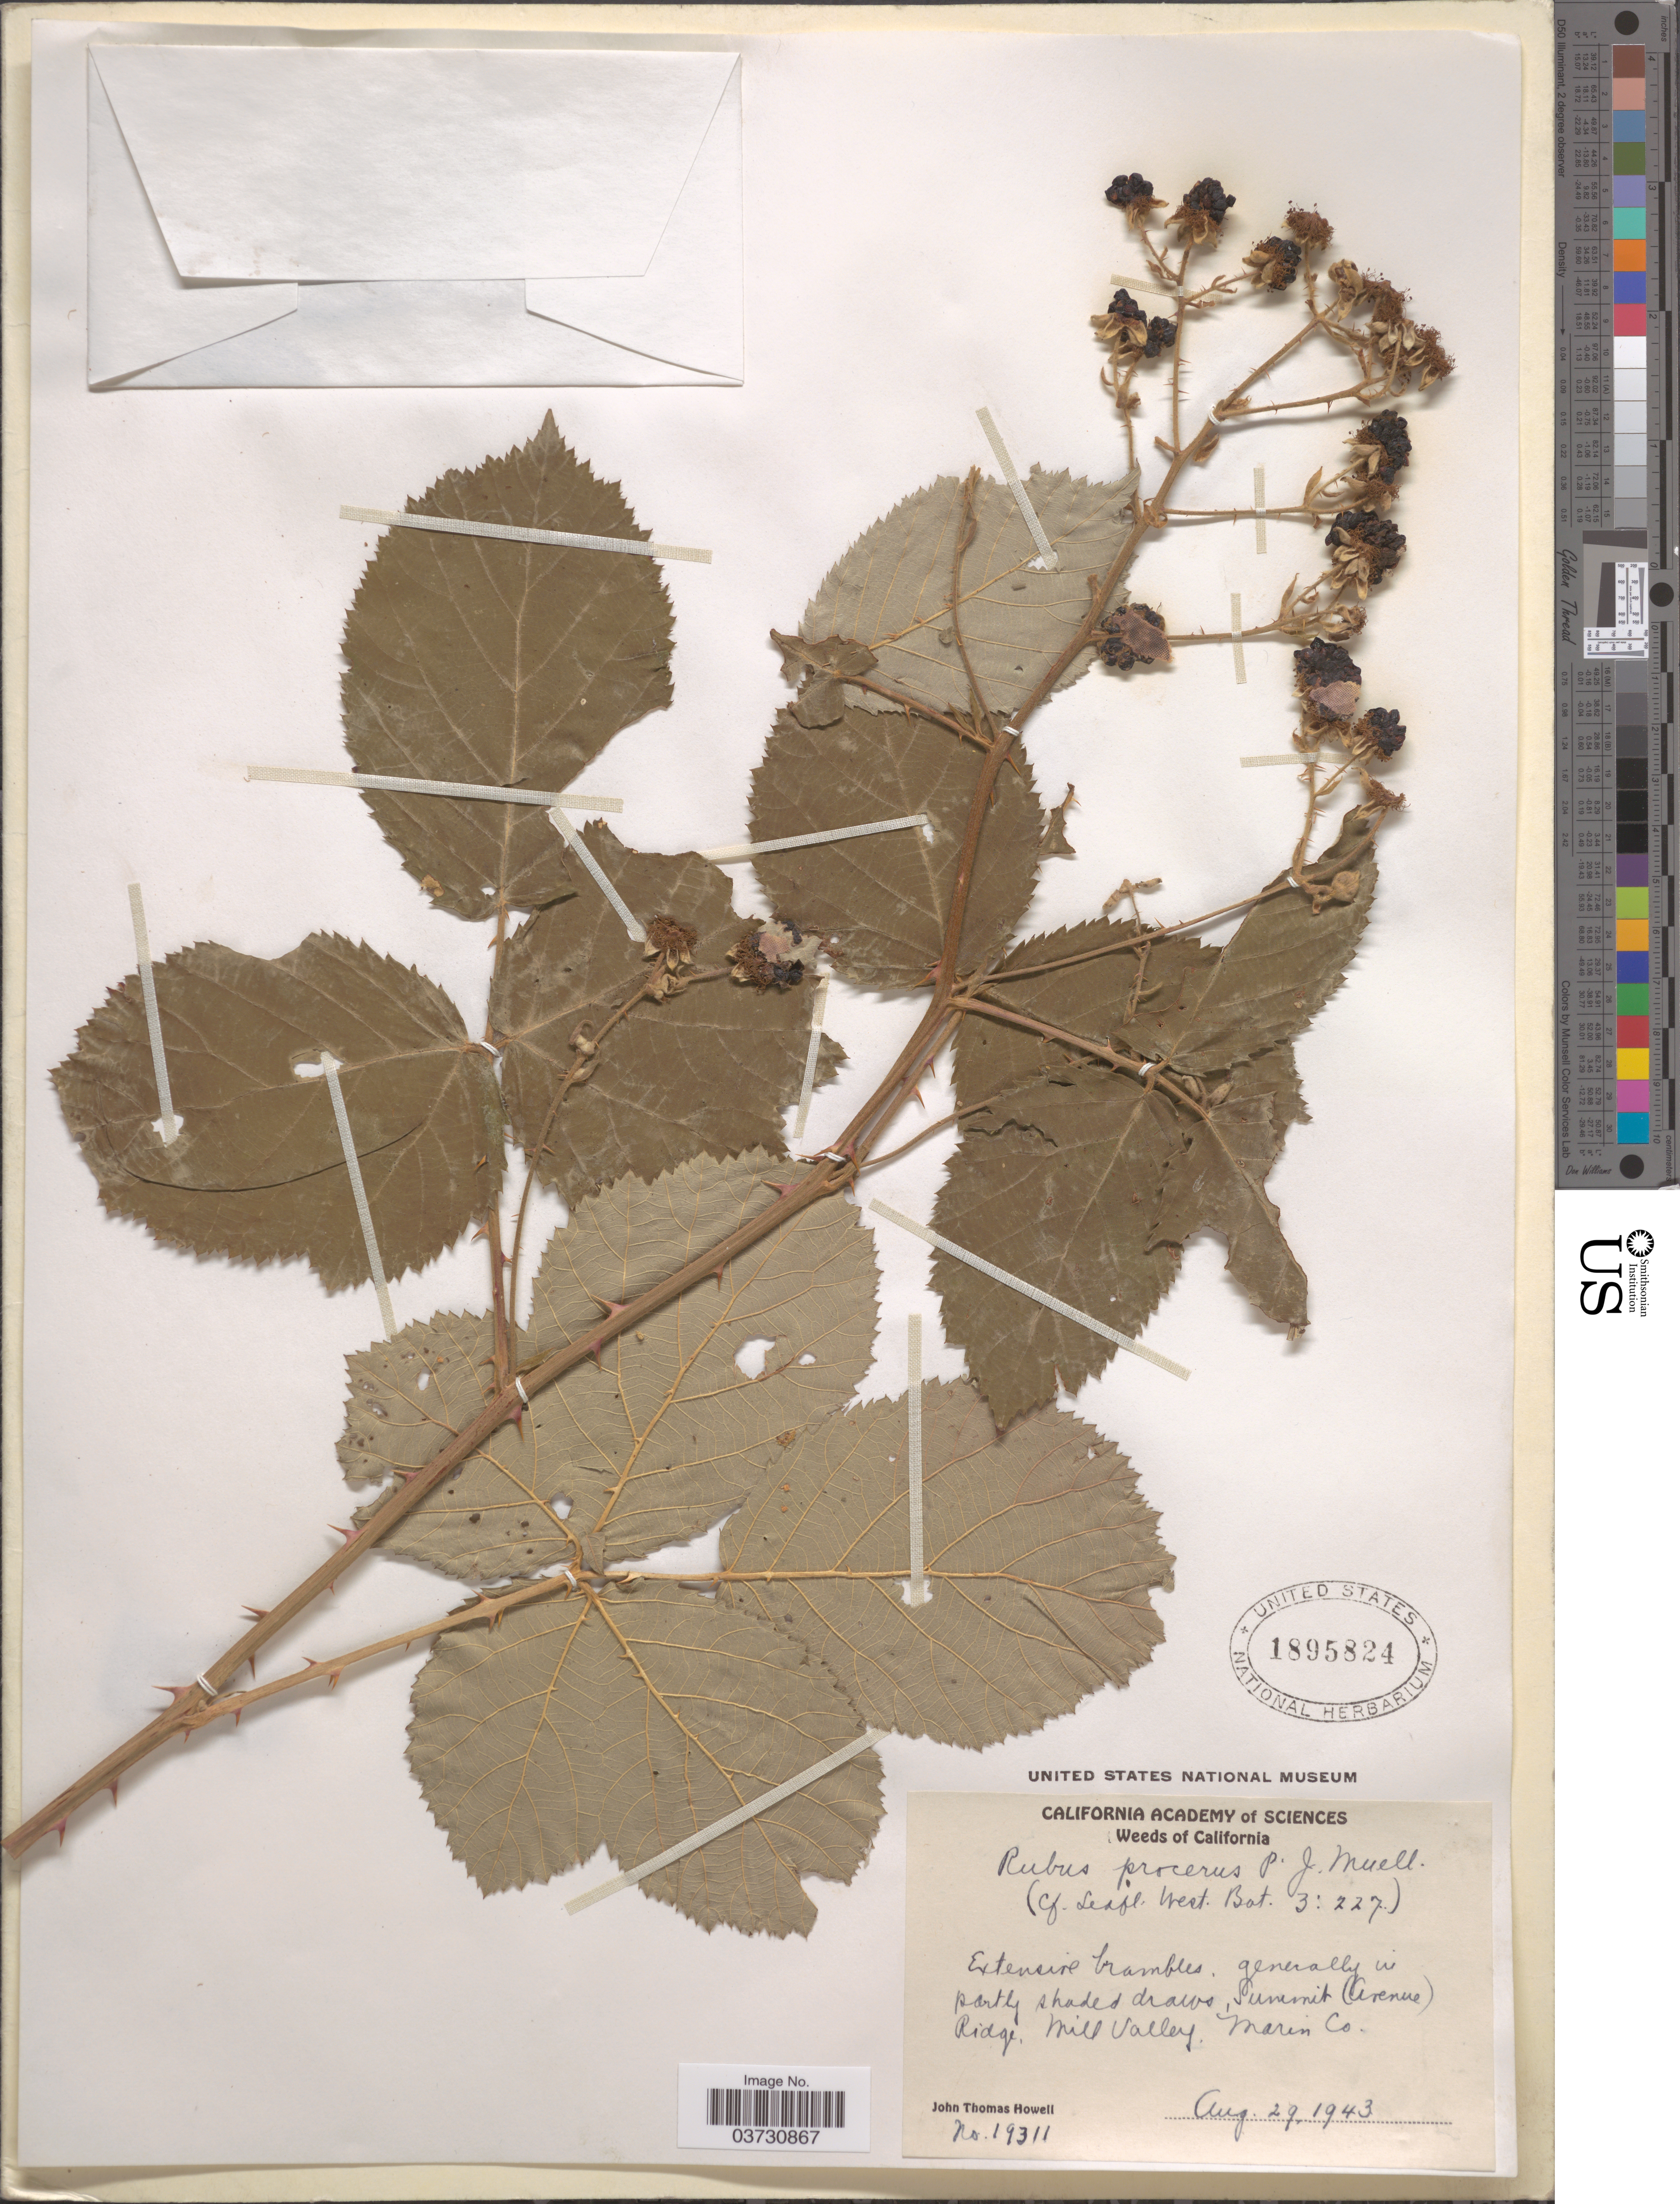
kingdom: Plantae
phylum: Tracheophyta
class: Magnoliopsida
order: Rosales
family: Rosaceae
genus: Rubus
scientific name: Rubus procerus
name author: P.J. Müll. ex Boulay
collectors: J. T. Howell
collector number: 19311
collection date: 1943-08-29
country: United States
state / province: California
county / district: Marin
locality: Summit (Avenue) Ridge. Mill Valley. Marin Co.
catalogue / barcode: US 1895824